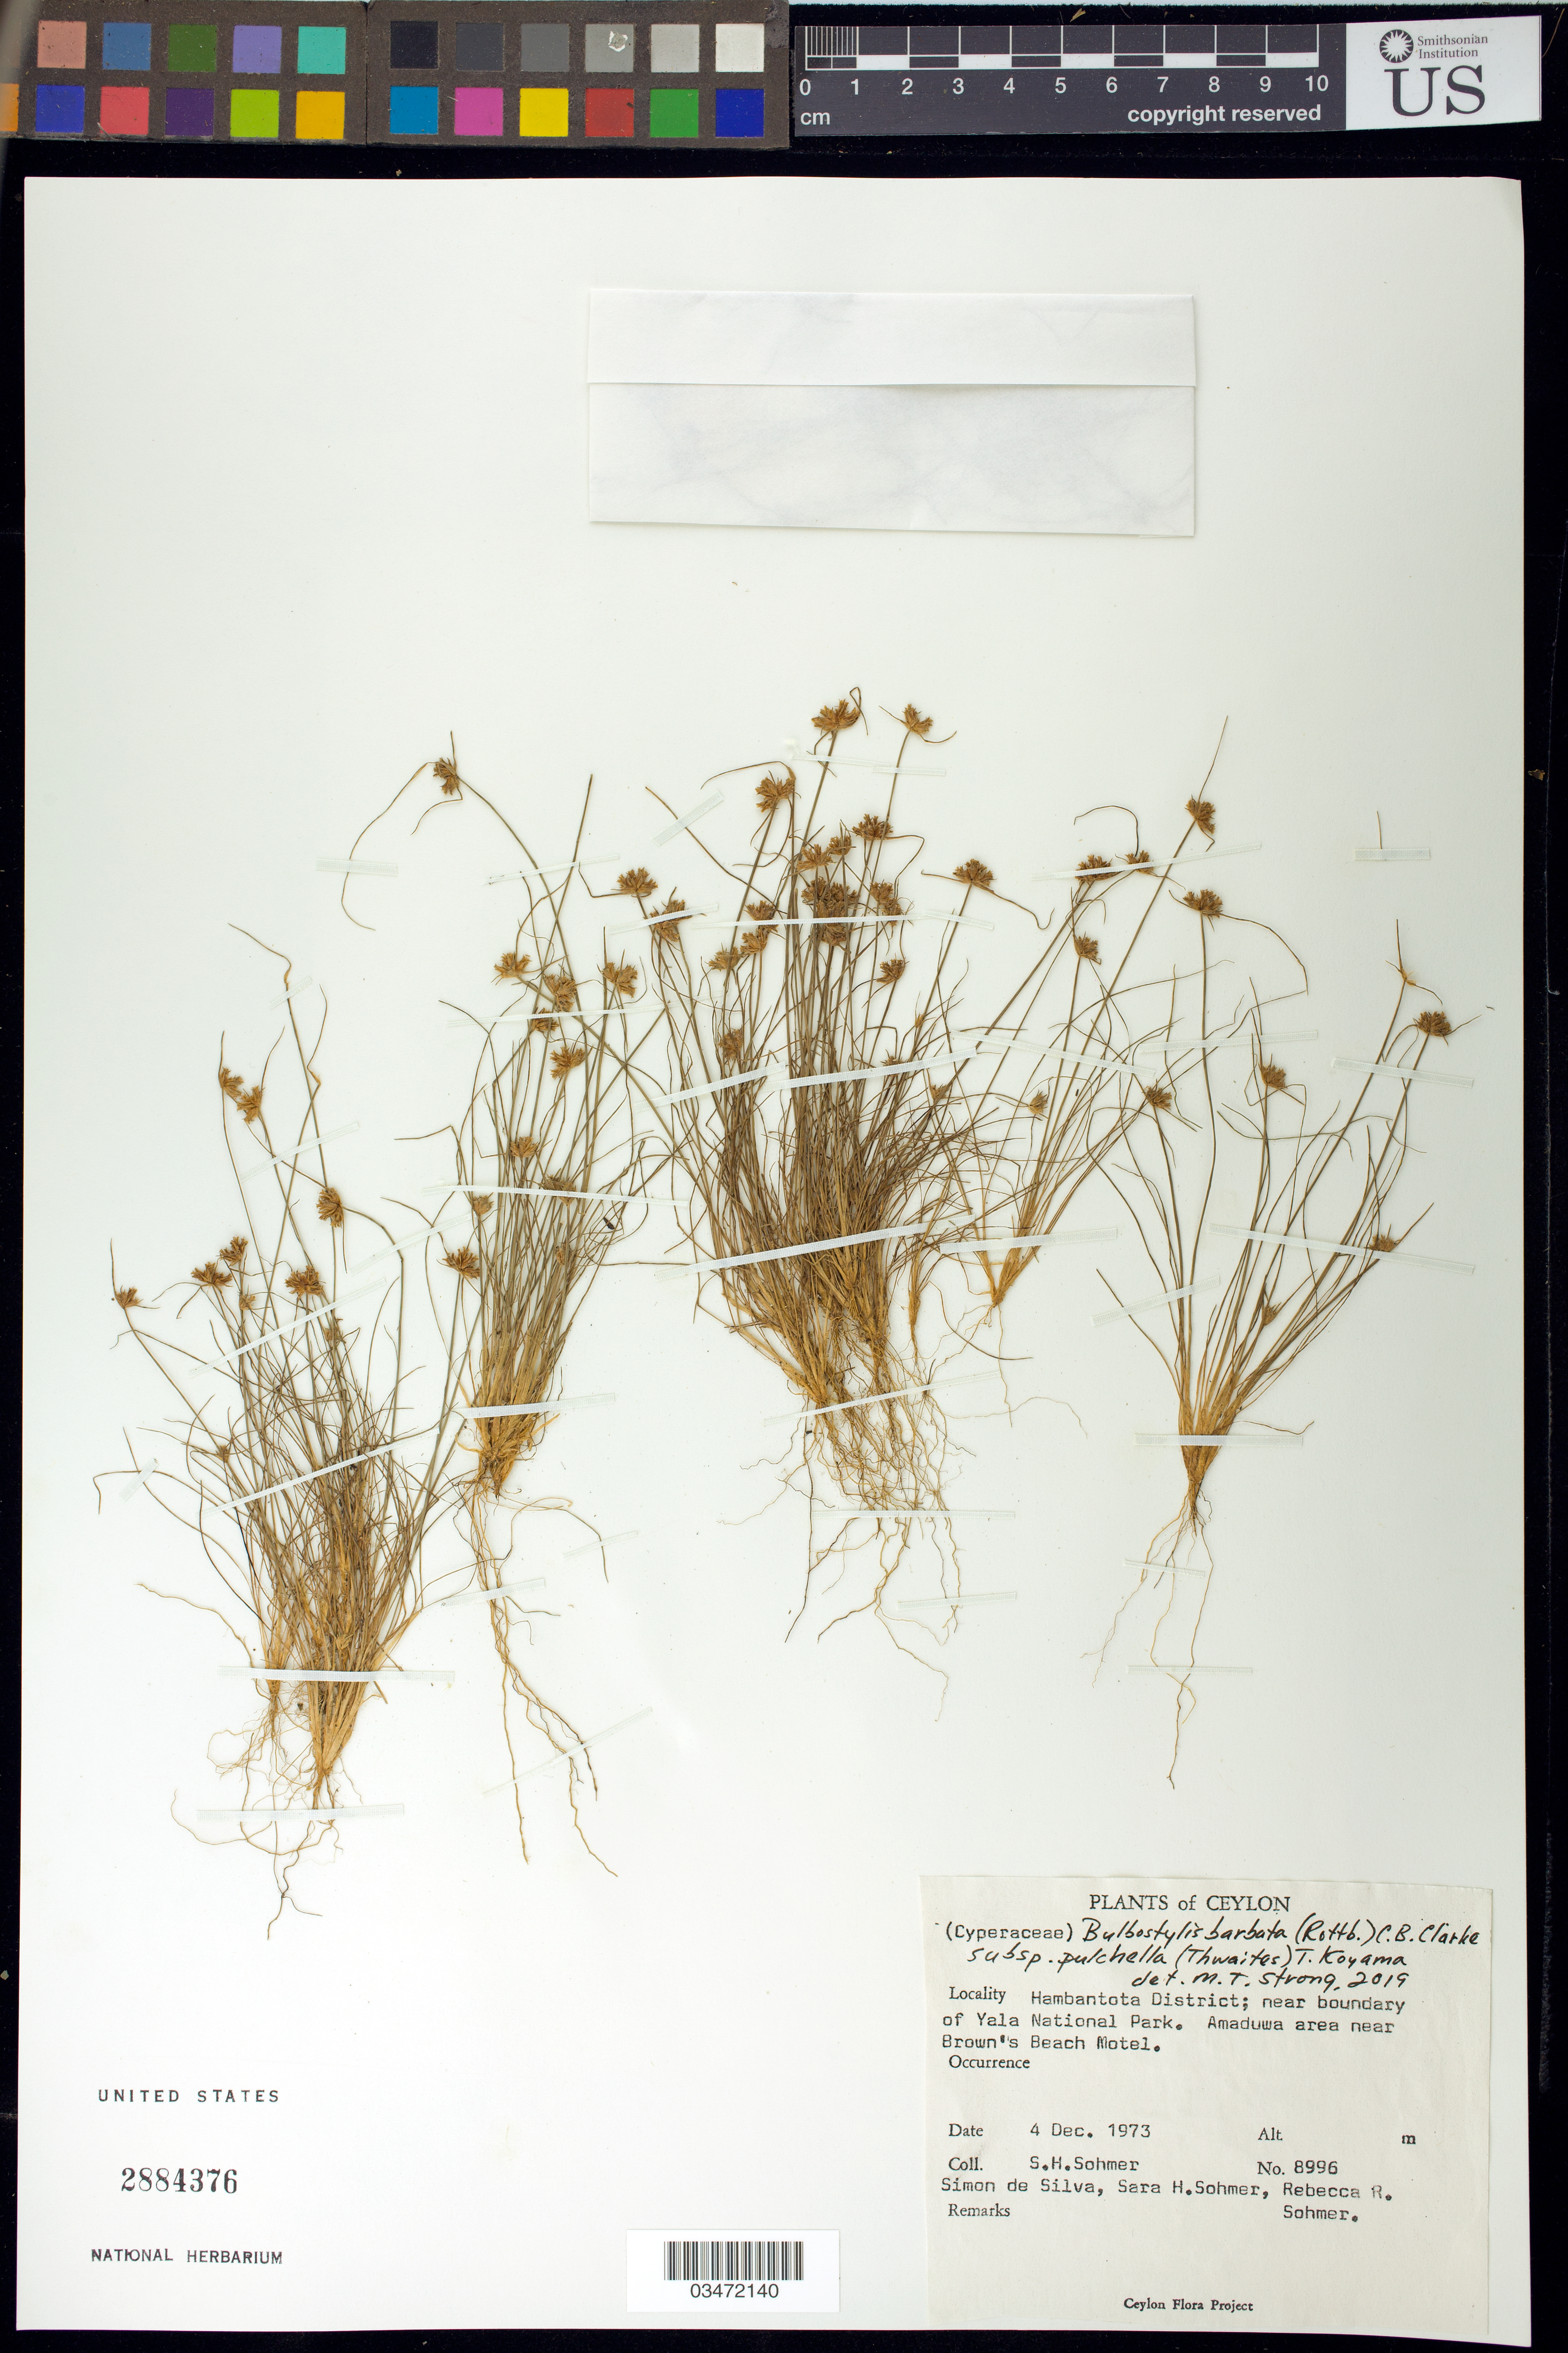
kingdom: Plantae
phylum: Tracheophyta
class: Liliopsida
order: Poales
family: Cyperaceae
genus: Bulbostylis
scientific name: Bulbostylis barbata subsp. pulchella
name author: (Thwaites) T. Koyama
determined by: Strong, M. T., (US), Smithsonian Institution - National Museum of Natural History (UNITED STATES)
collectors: S. H. Sohmer, S. Silva, S. Sohmer & R. Sohmer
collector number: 8996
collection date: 1973-12-04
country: Sri Lanka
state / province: Southern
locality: Hambantota District; near boundary of Yala National Park. Anaduwa area near Brown's Beach Motel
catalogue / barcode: US 2884376